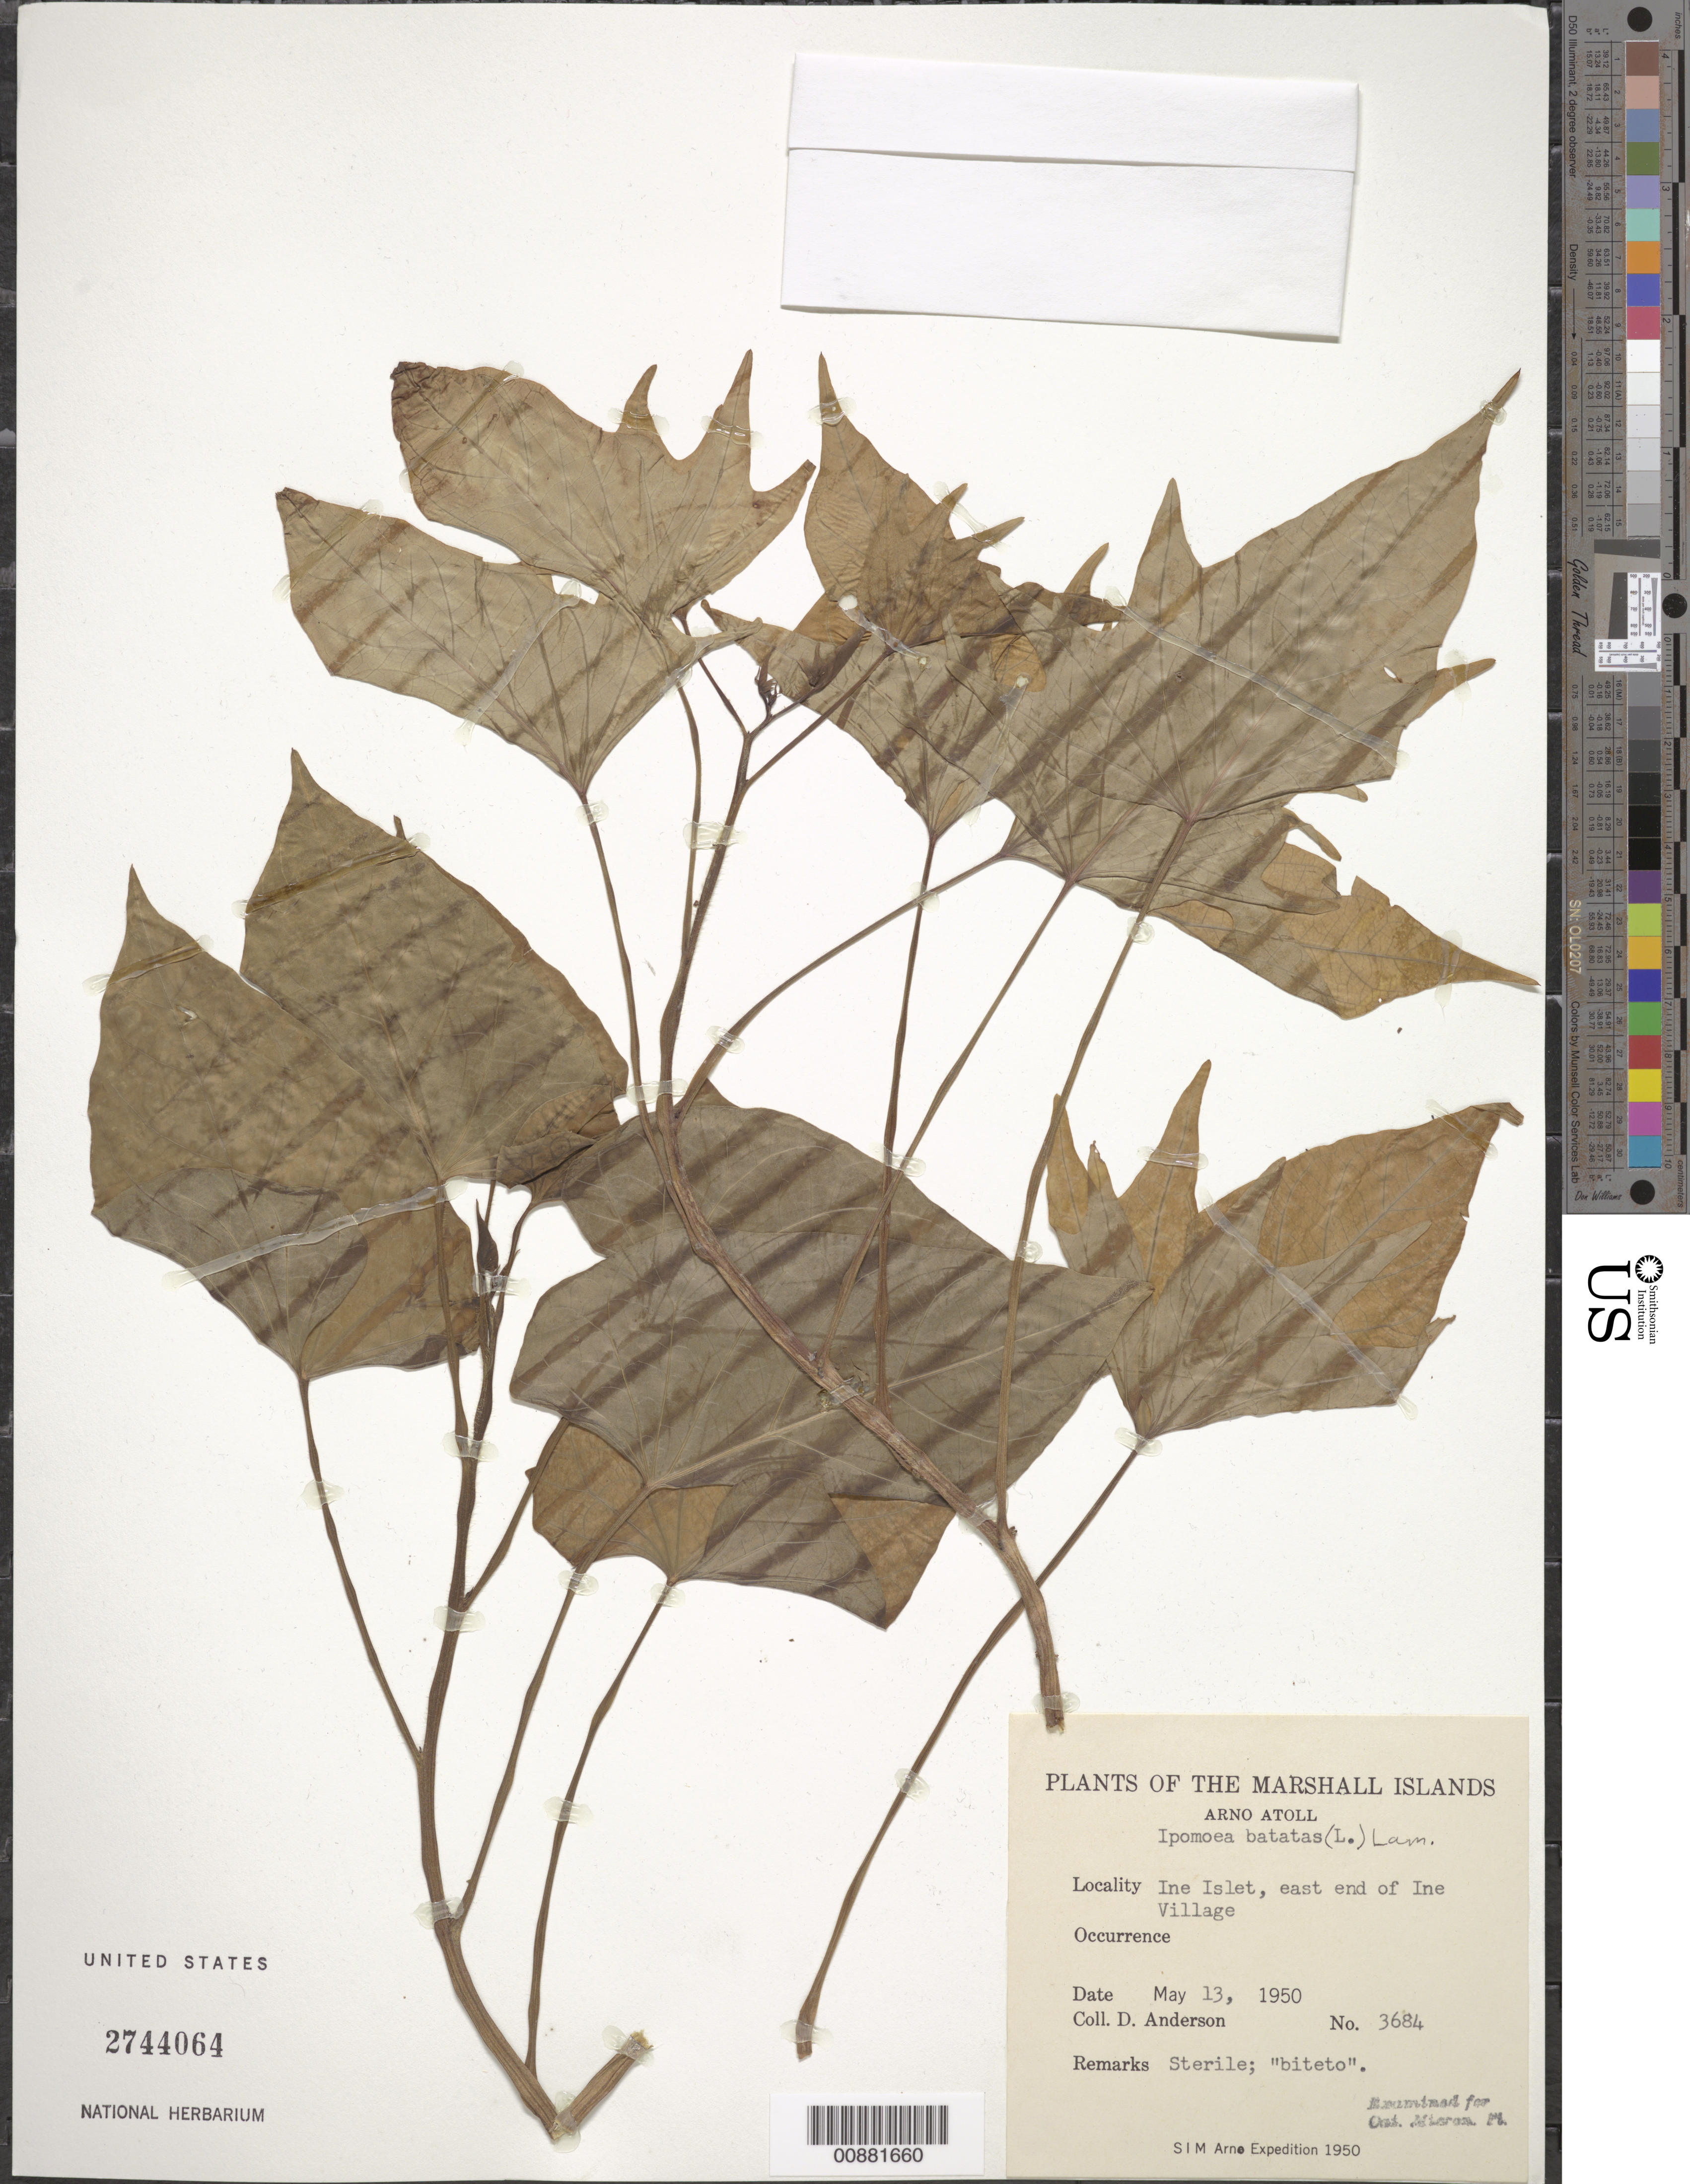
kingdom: Plantae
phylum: Tracheophyta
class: Magnoliopsida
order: Solanales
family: Convolvulaceae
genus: Ipomoea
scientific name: Ipomoea batatas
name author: (L.) Lam.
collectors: D. Anderson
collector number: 3684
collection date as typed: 13 May 1950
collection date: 1950-05-13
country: Marshall Islands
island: Arno Atoll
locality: Ine Islet, E end of Ine Village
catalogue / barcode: US 2744064